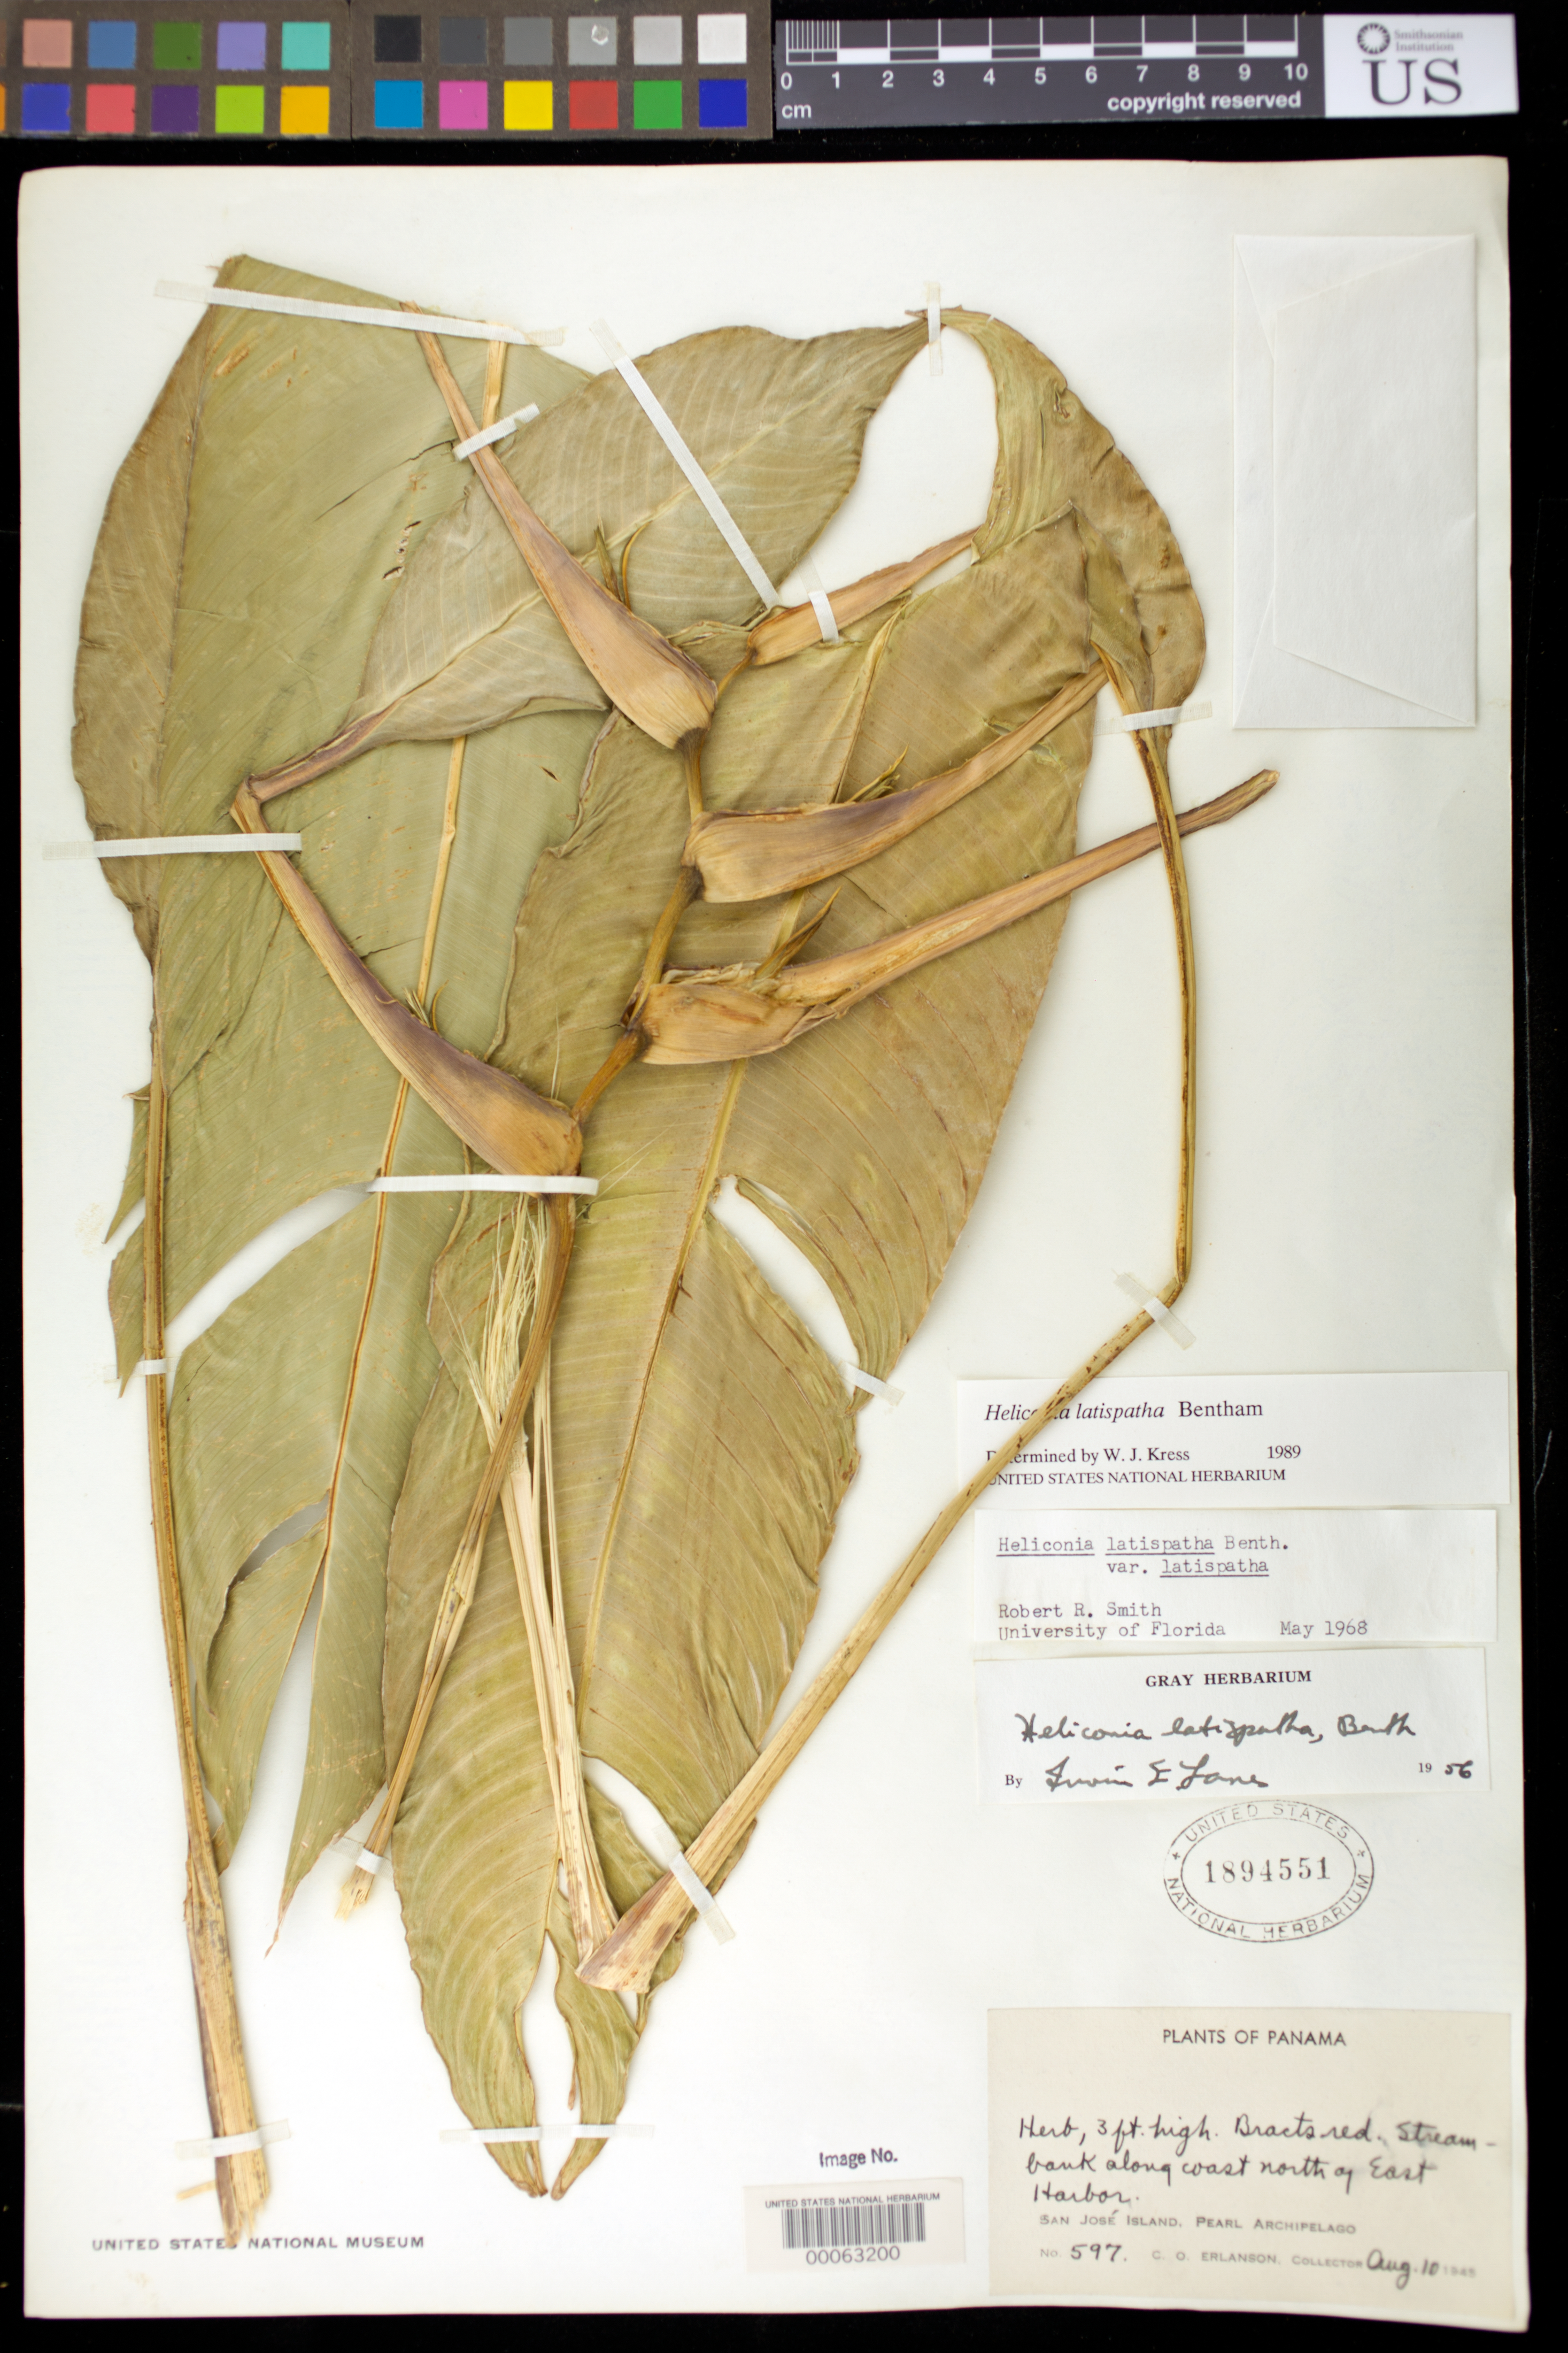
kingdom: Plantae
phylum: Tracheophyta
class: Liliopsida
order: Zingiberales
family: Heliconiaceae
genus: Heliconia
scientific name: Heliconia latispatha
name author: Benth.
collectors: C. O. Erlanson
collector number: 597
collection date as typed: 10 Aug 1945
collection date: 1945-08-10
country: Panama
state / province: Panamá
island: San José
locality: Streambank along coast N of E harbor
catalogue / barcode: US 1894551